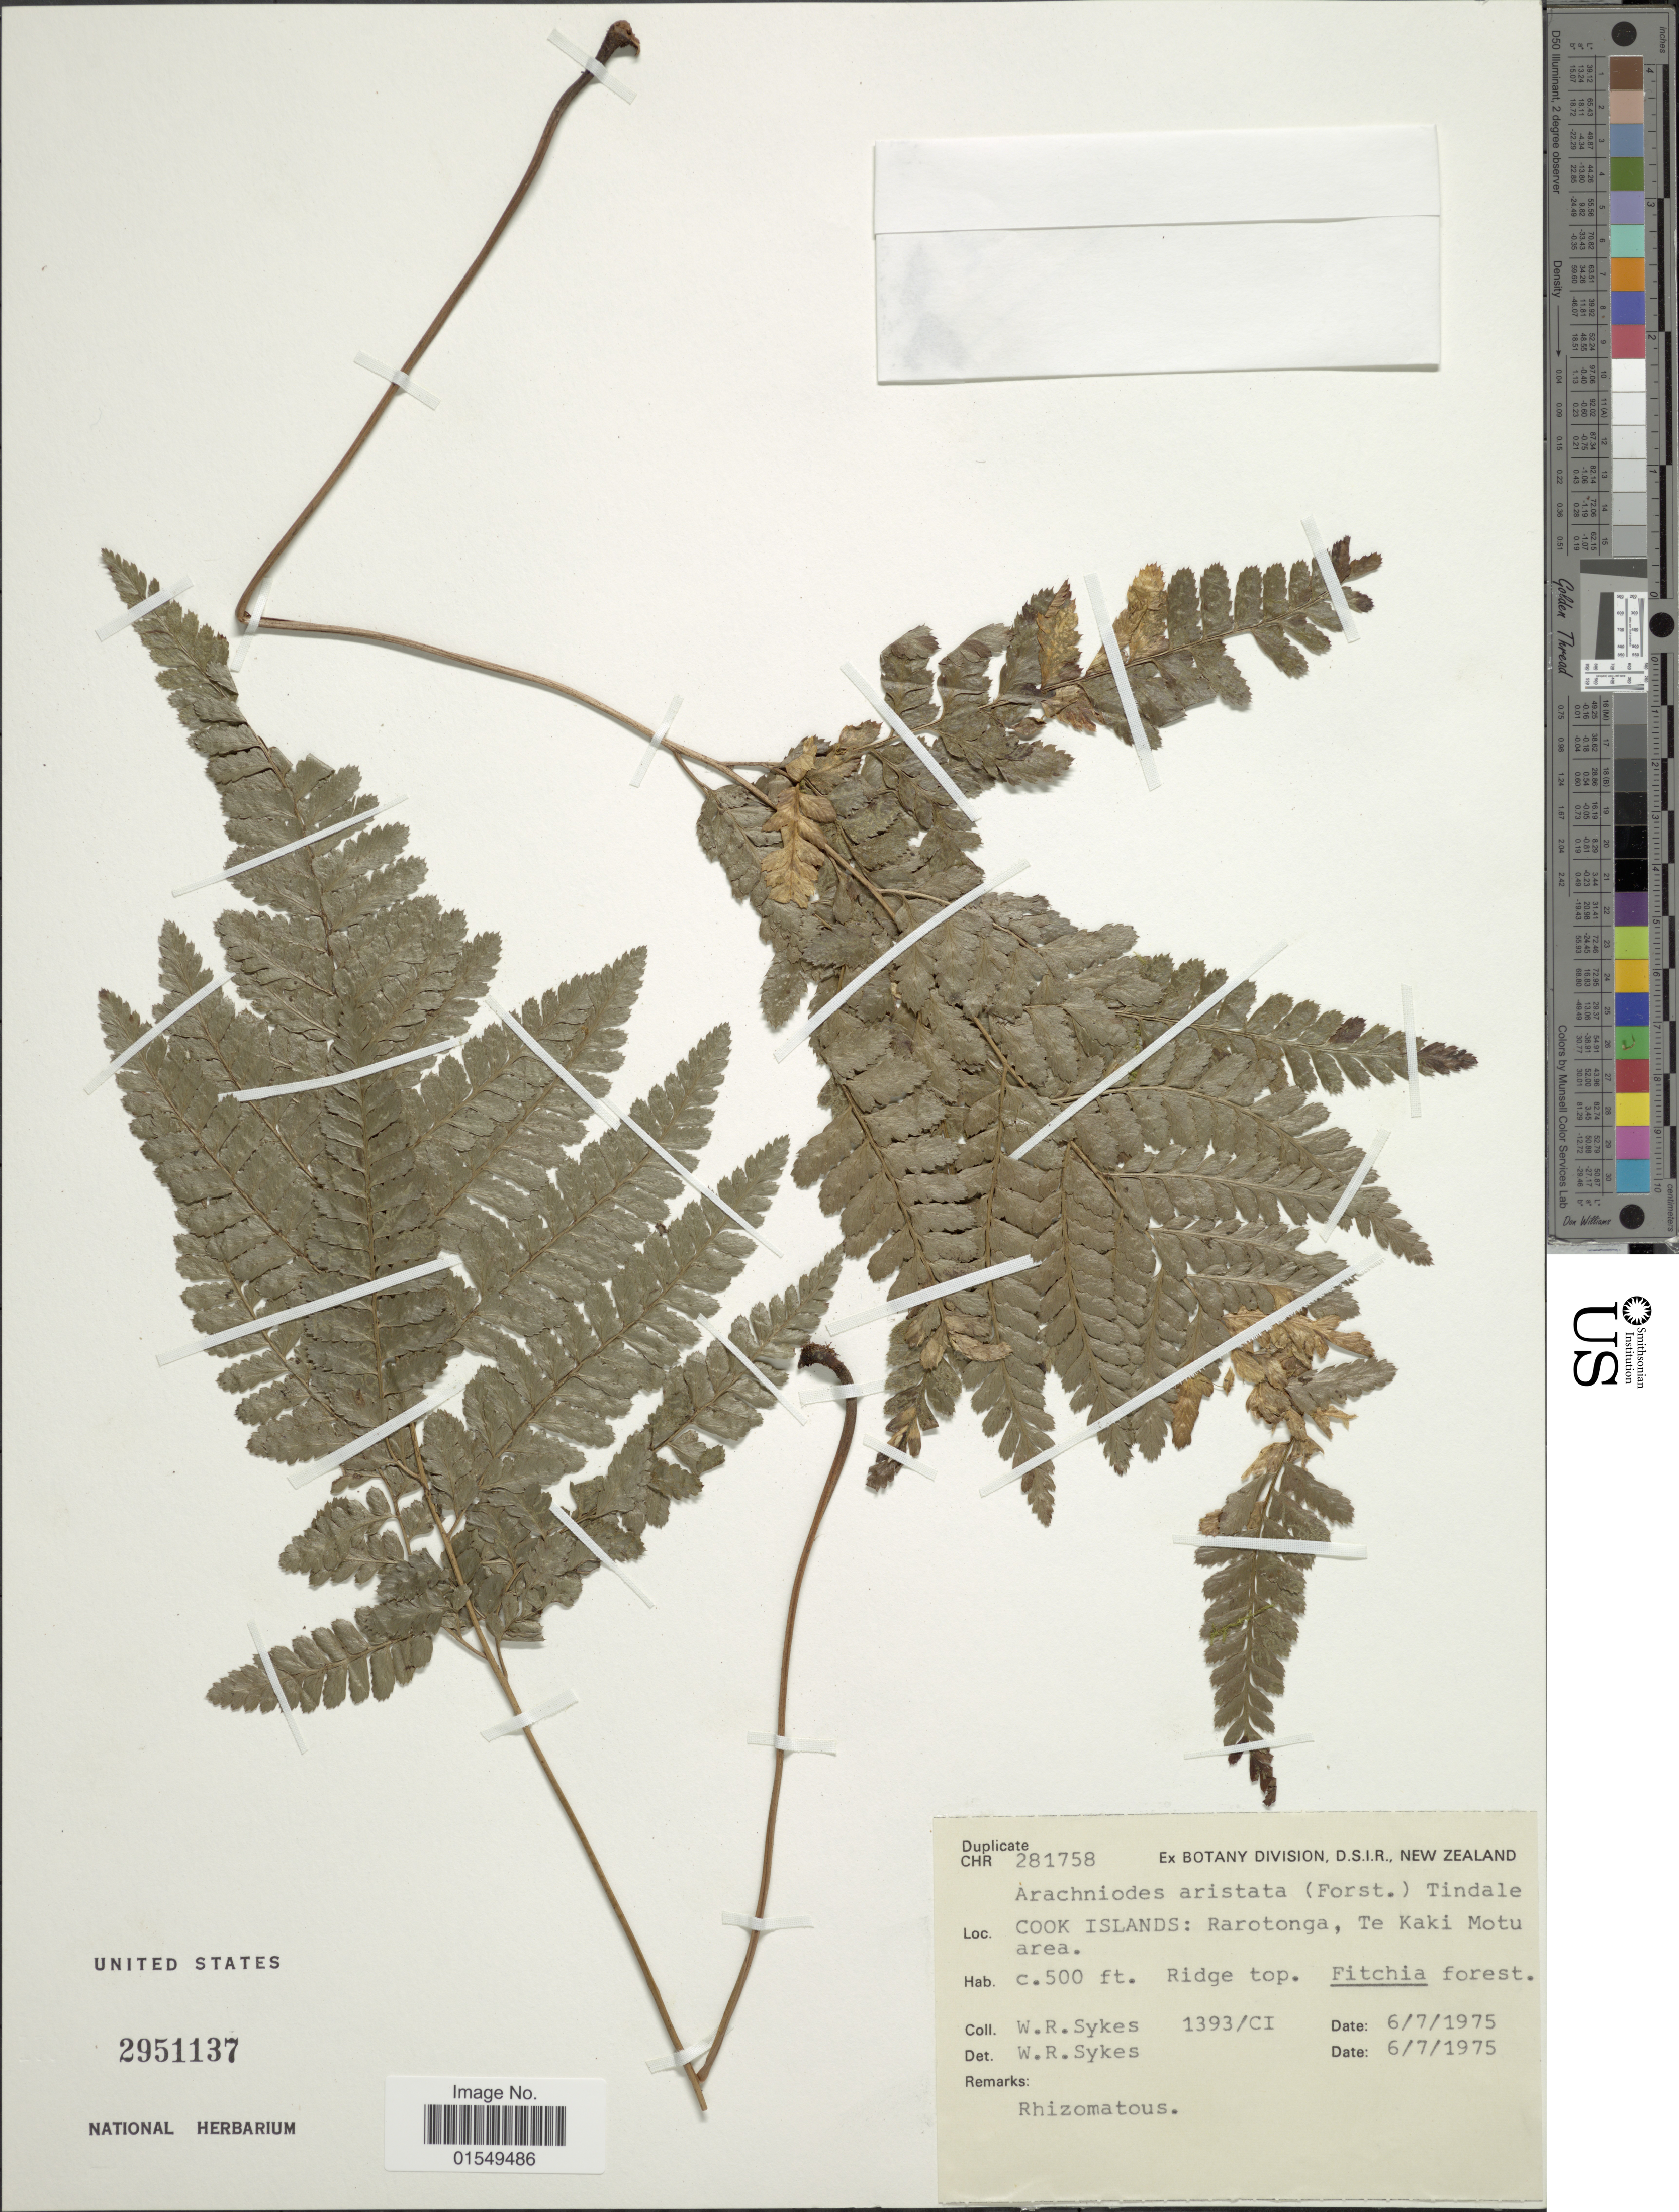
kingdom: Plantae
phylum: Tracheophyta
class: Polypodiopsida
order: Polypodiales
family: Dryopteridaceae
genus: Arachniodes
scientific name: Arachniodes aristata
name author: (G. Forst.) Tindale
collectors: W. R. Sykes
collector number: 1393/CI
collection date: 1975-07-06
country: Cook Islands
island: Rarotonga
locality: Rarotonga, Te Kaki Motu area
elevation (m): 152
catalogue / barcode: US 2951137